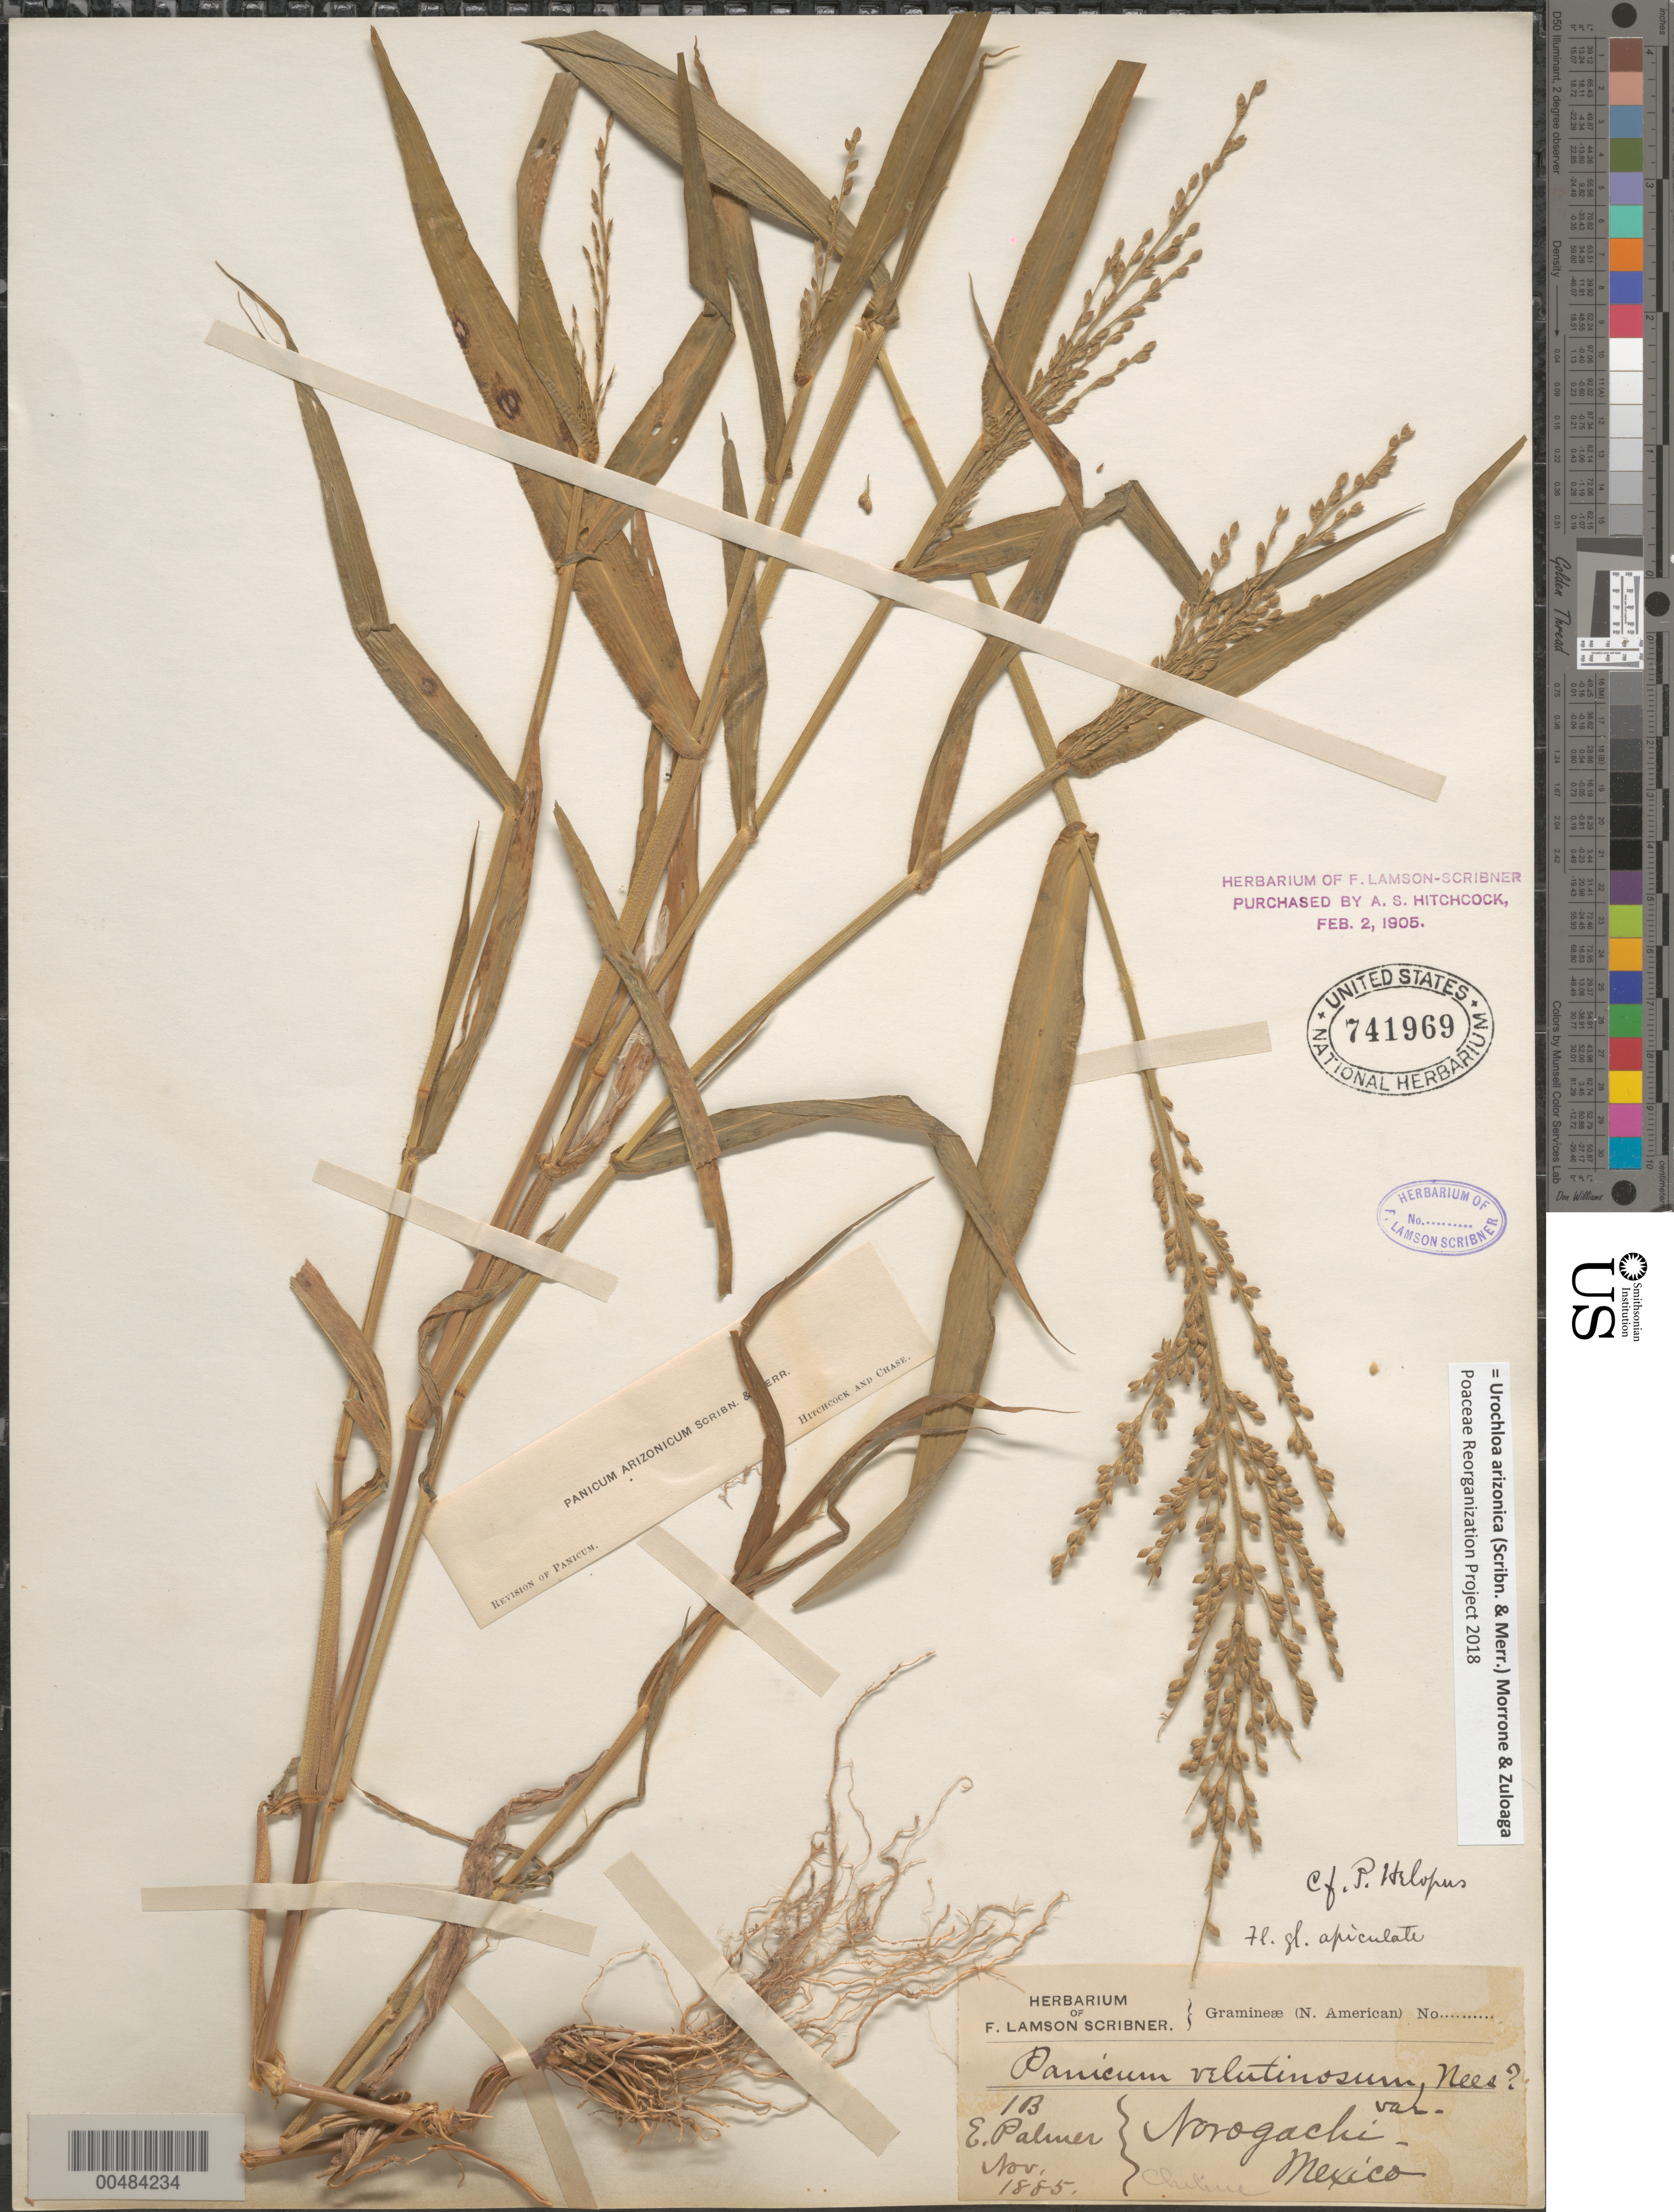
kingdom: Plantae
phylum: Tracheophyta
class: Liliopsida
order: Poales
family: Poaceae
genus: Brachiaria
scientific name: Brachiaria arizonicum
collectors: E. Palmer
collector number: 1B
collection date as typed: Nov 1885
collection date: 1885-11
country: Mexico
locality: Norogachi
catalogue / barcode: US 741969